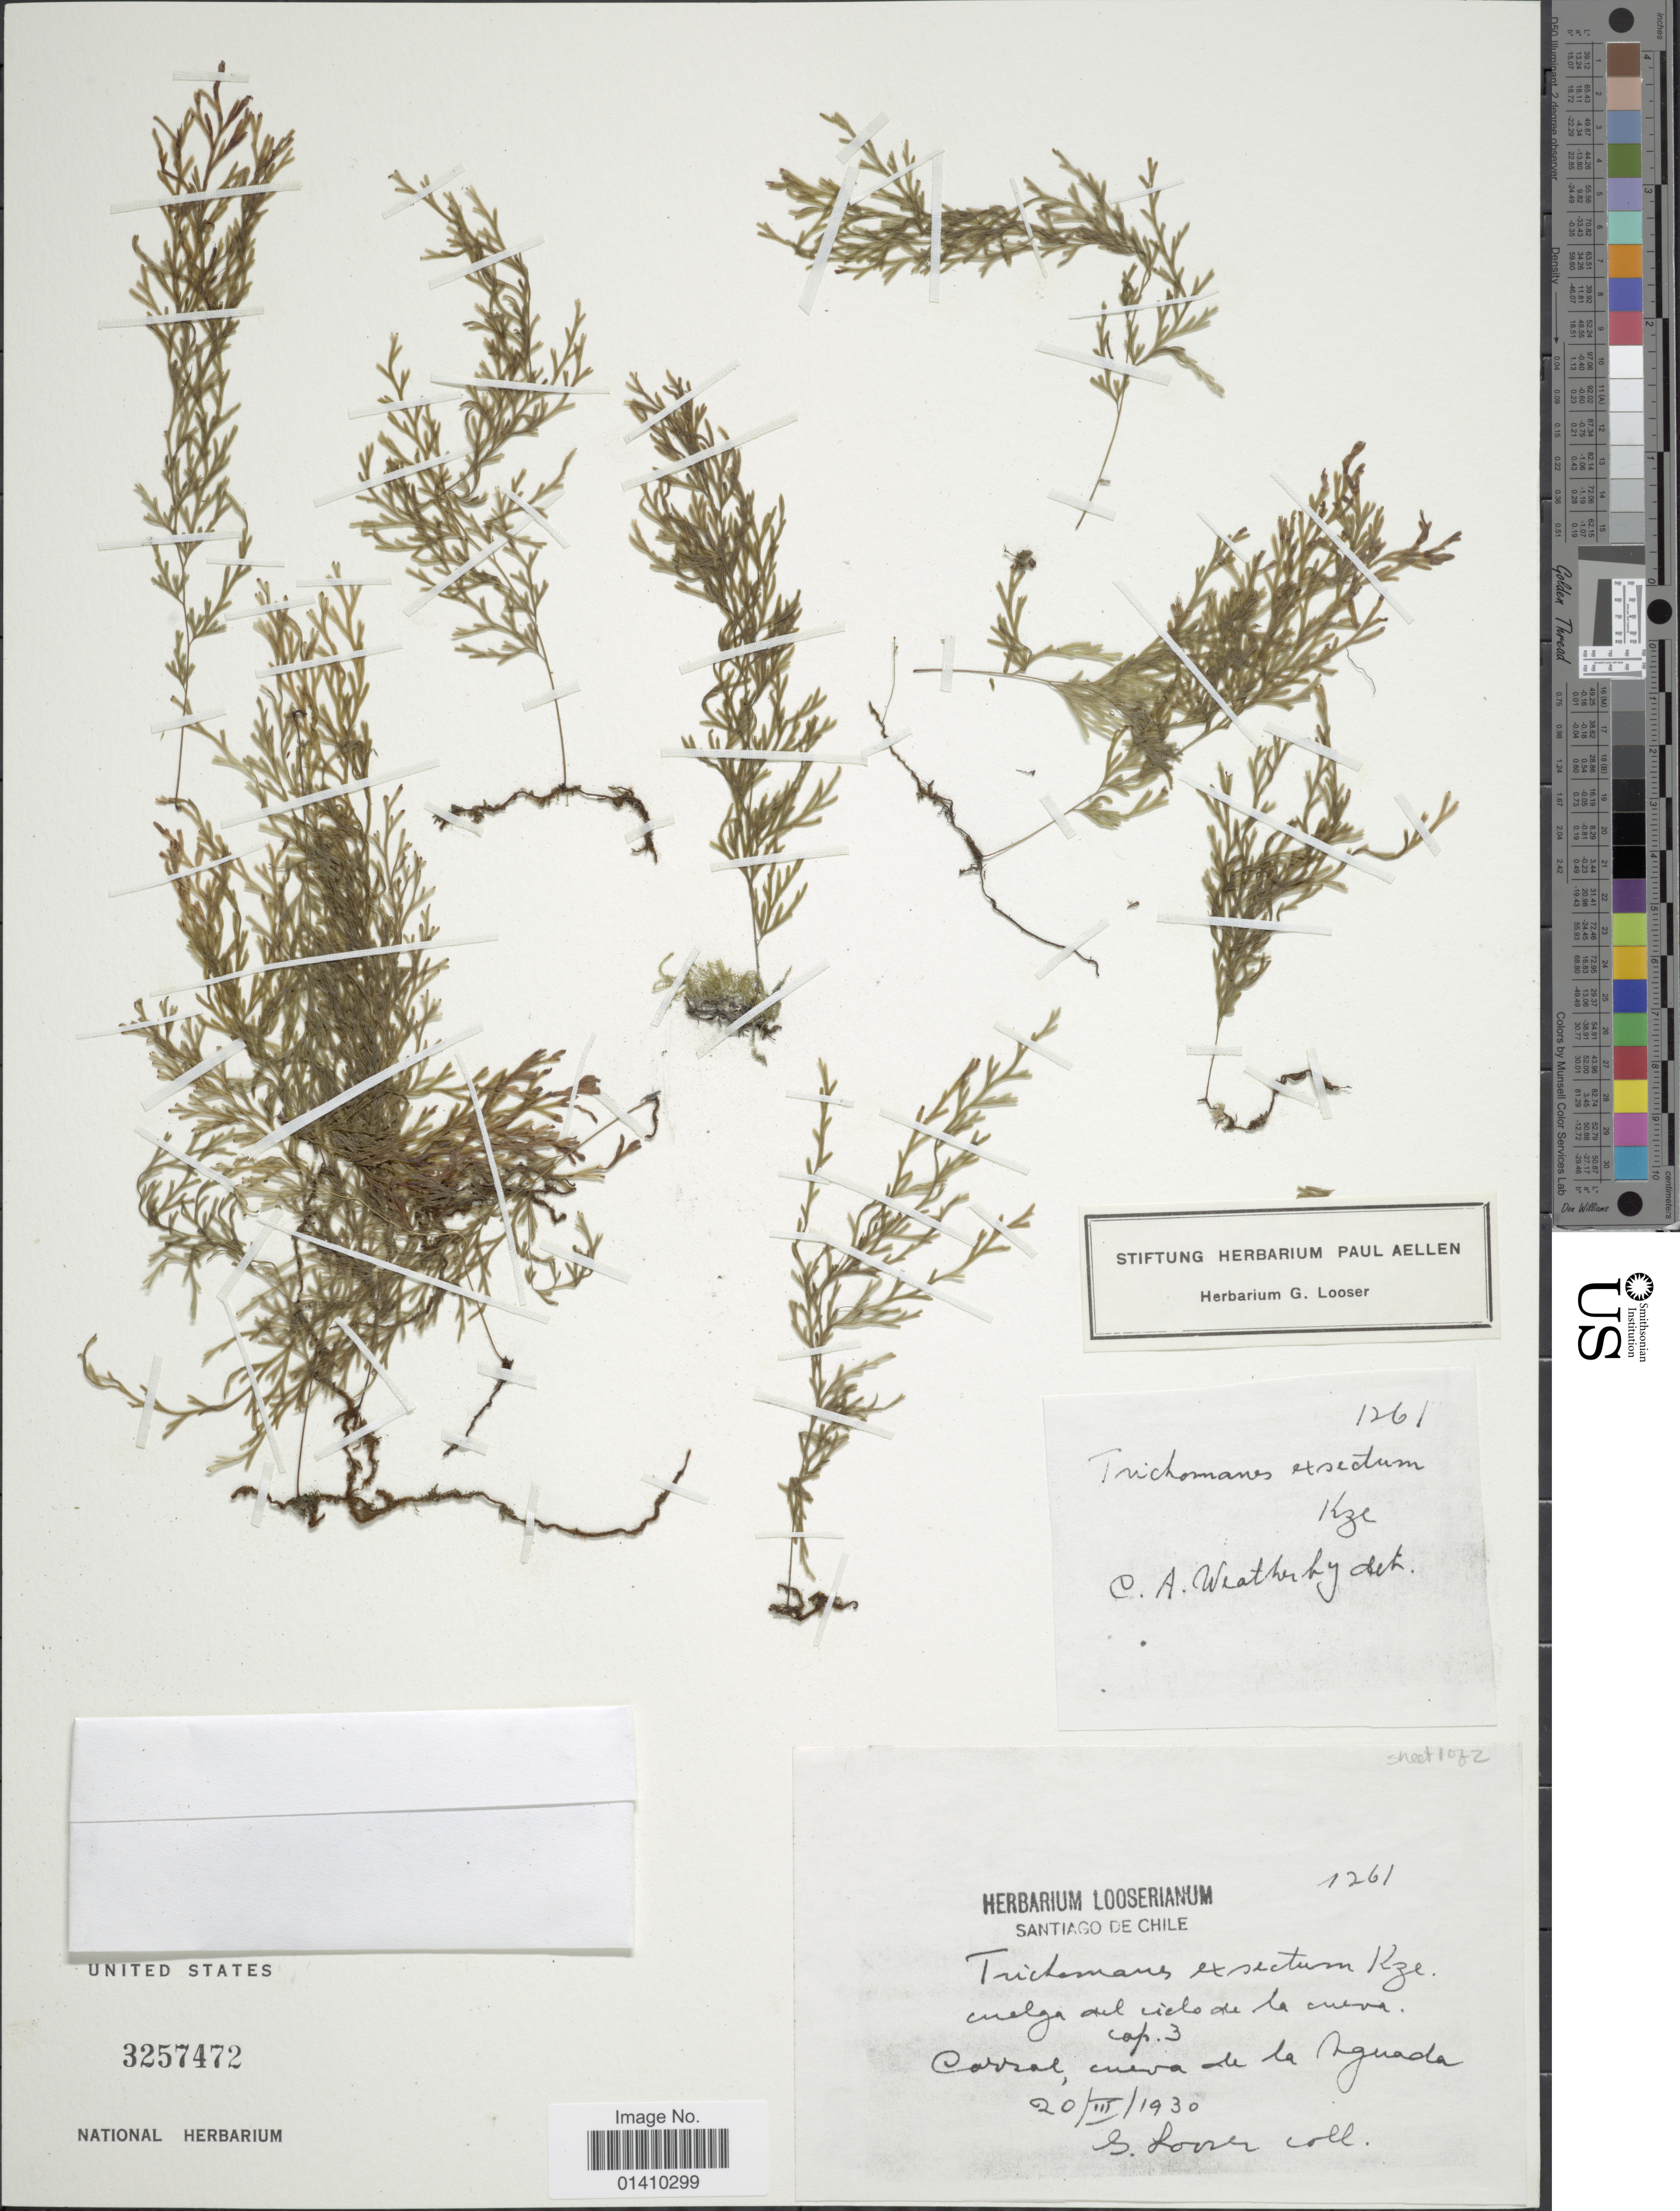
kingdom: Plantae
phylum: Tracheophyta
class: Polypodiopsida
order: Hymenophyllales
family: Hymenophyllaceae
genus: Polyphlebium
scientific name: Polyphlebium exsectum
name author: (Kunze) Ebihara & Dubuisson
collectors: G. Looser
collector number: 1261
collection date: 1930-03-20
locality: Carral cuerva de la Aguada [interpreted]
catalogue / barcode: US 3257472